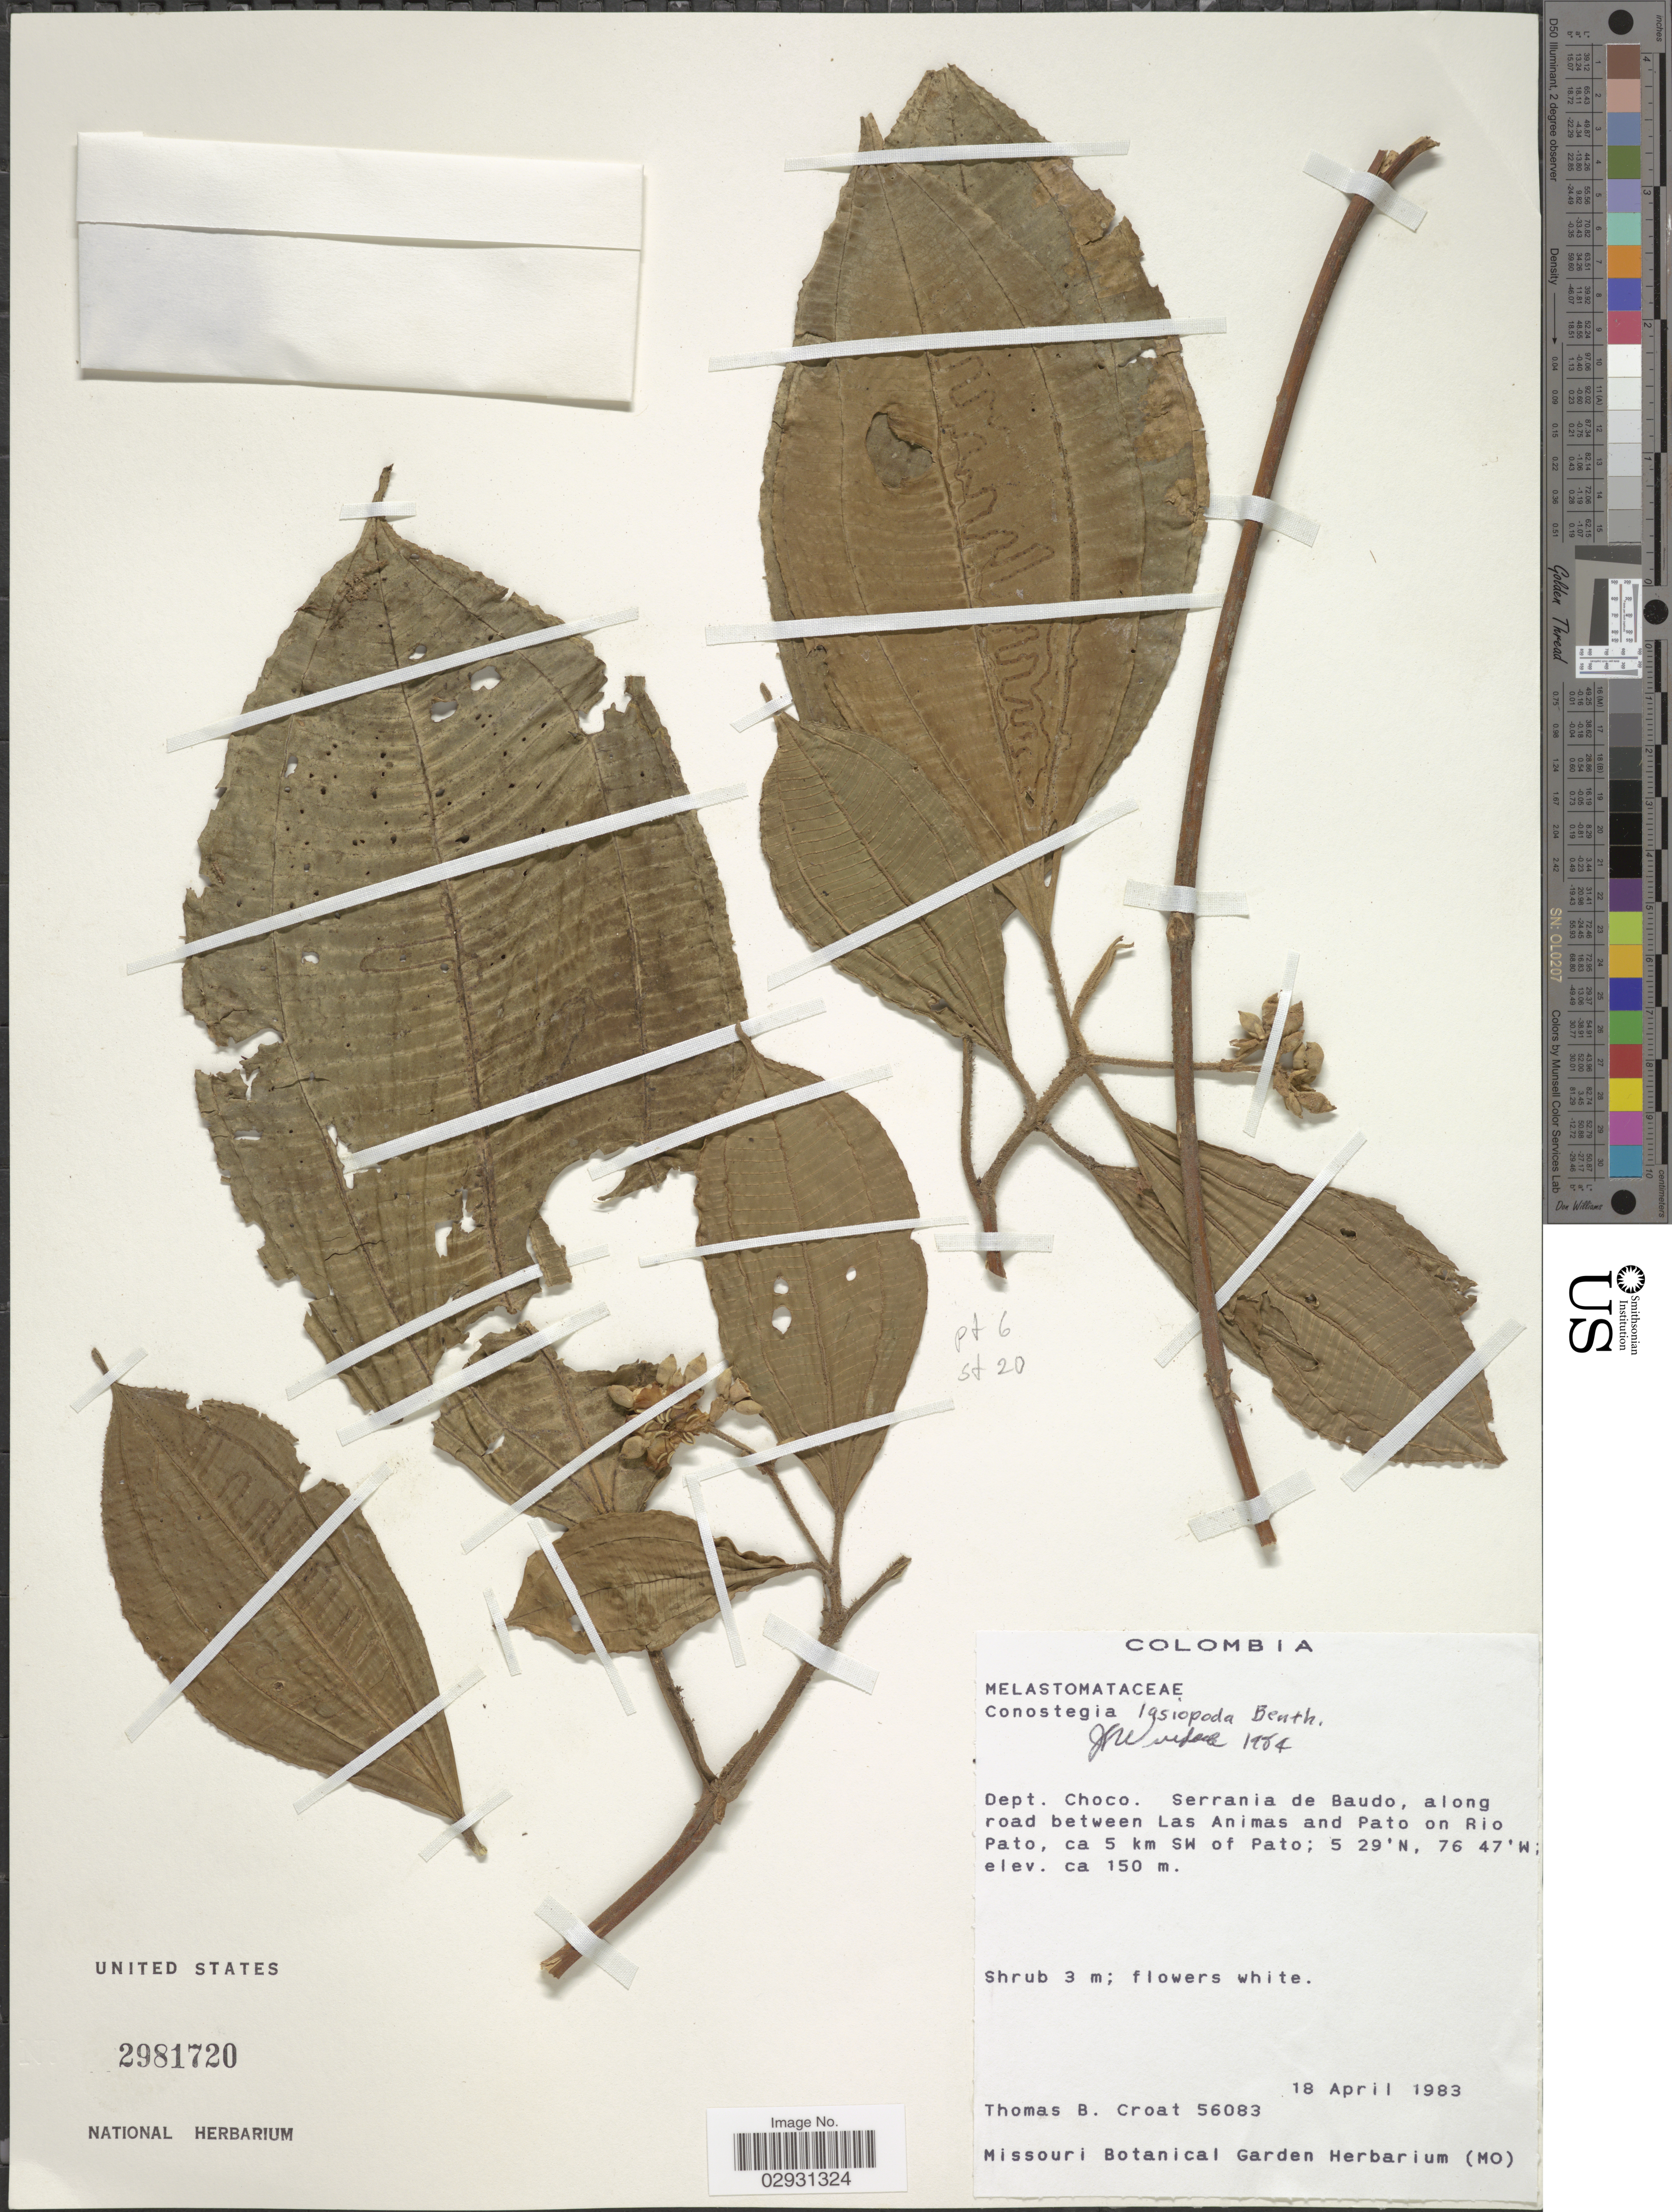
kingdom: Plantae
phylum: Tracheophyta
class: Magnoliopsida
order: Myrtales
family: Melastomataceae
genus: Conostegia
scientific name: Conostegia lasiopoda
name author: Benth.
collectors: T. B. Croat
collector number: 56083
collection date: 1983-04-18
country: Colombia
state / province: Chocó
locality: Dept. Chocó. Serrania de Baudo, along road between Las Animas and Pato on Rio Pato, ca 5 km SW of Pato.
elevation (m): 150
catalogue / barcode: US 2981720